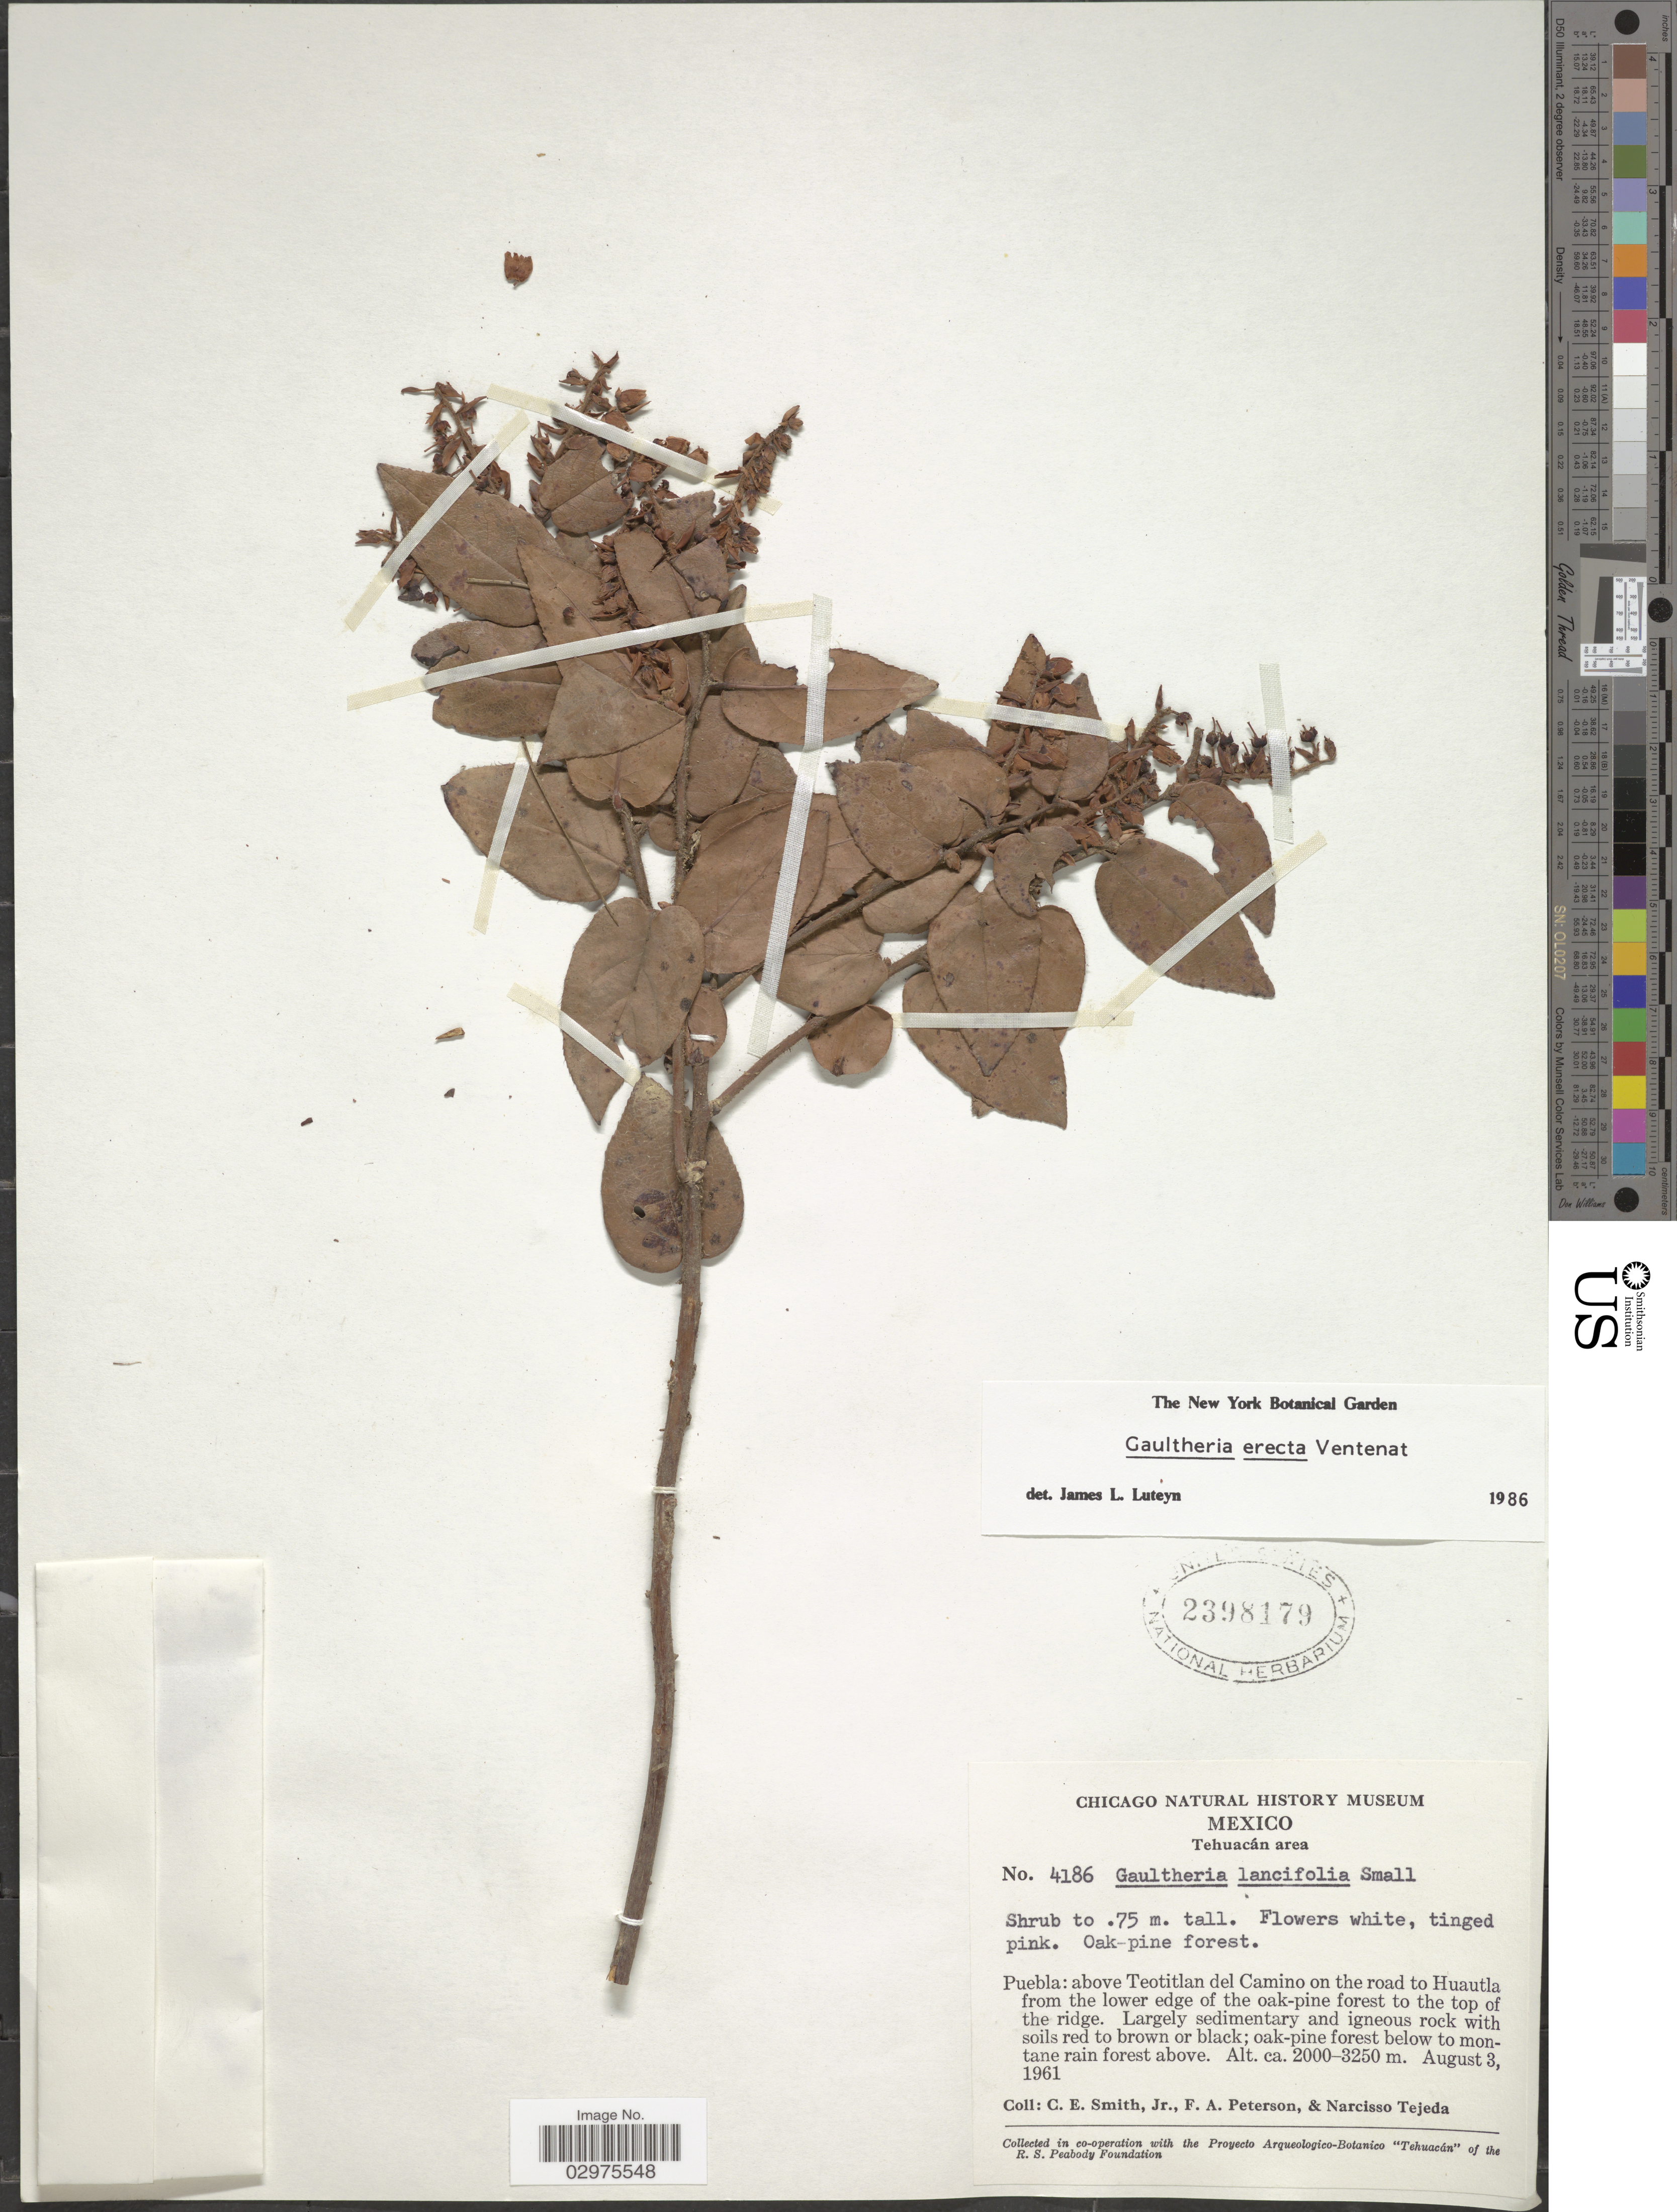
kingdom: Plantae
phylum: Tracheophyta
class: Magnoliopsida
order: Ericales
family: Ericaceae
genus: Gaultheria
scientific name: Gaultheria erecta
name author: Vent.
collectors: C. E. Smith Jr., F. A. Peterson & N. Tejeda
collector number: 4186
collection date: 1961-08-03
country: Mexico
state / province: Puebla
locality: Tehuacán area. Above Teotitlan del Camino on the road to Huautla.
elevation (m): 2000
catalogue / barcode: US 2398179